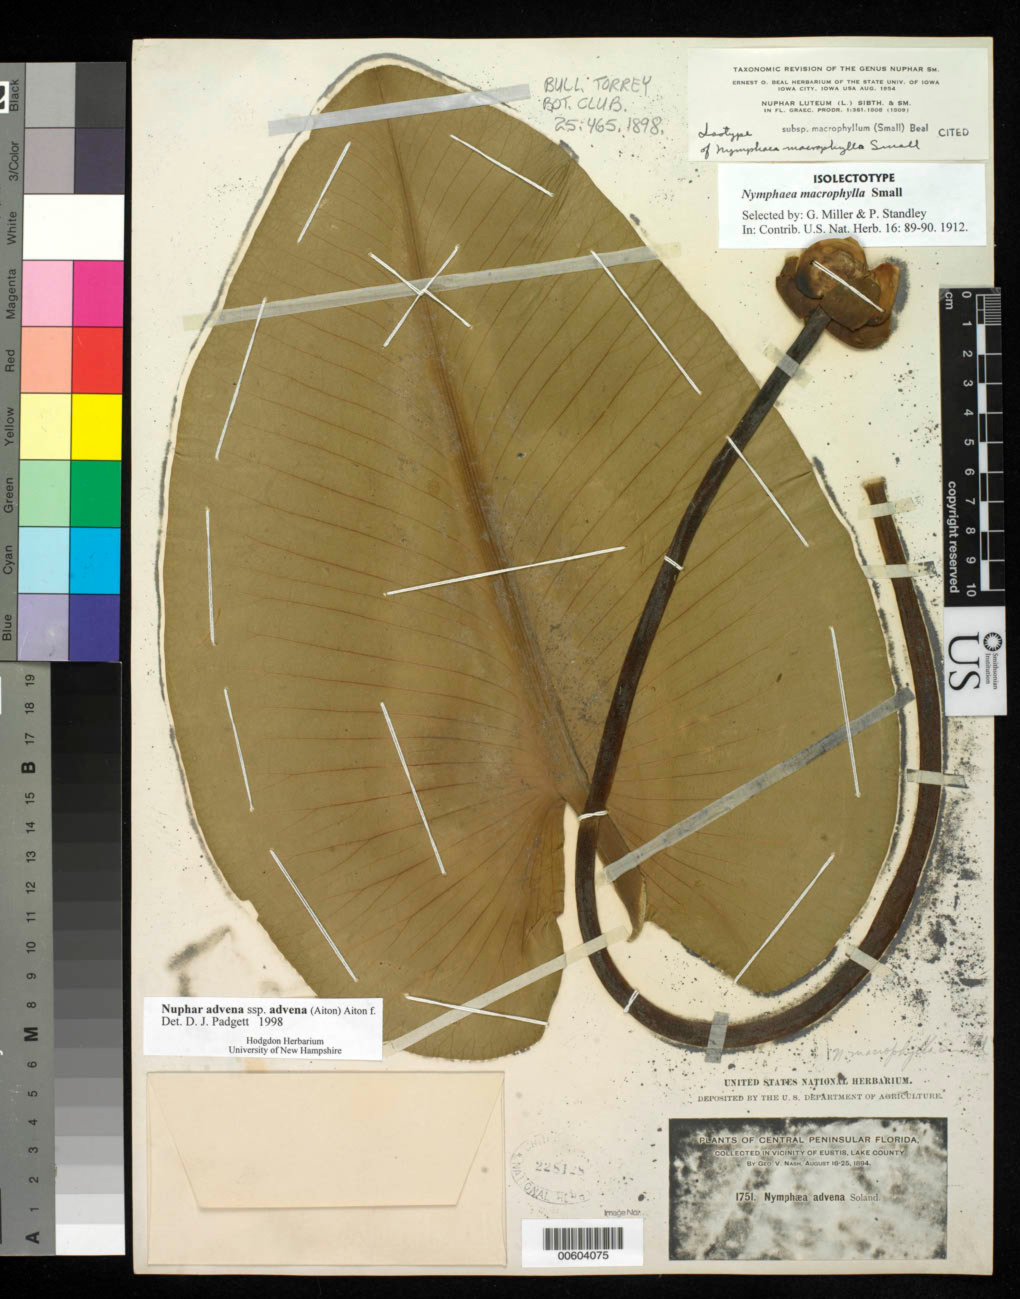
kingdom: Plantae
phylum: Tracheophyta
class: Magnoliopsida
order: Nymphaeales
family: Nymphaeaceae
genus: Nymphaea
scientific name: Nymphaea macrophylla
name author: Small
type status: Isolectotype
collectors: G. V. Nash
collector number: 1751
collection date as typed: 16 Aug 1894 to 25 Aug 1894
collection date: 1894-08-16/1894-08-25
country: United States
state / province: Florida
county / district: Lake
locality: Vicinity of Eustis.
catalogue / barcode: US 228128